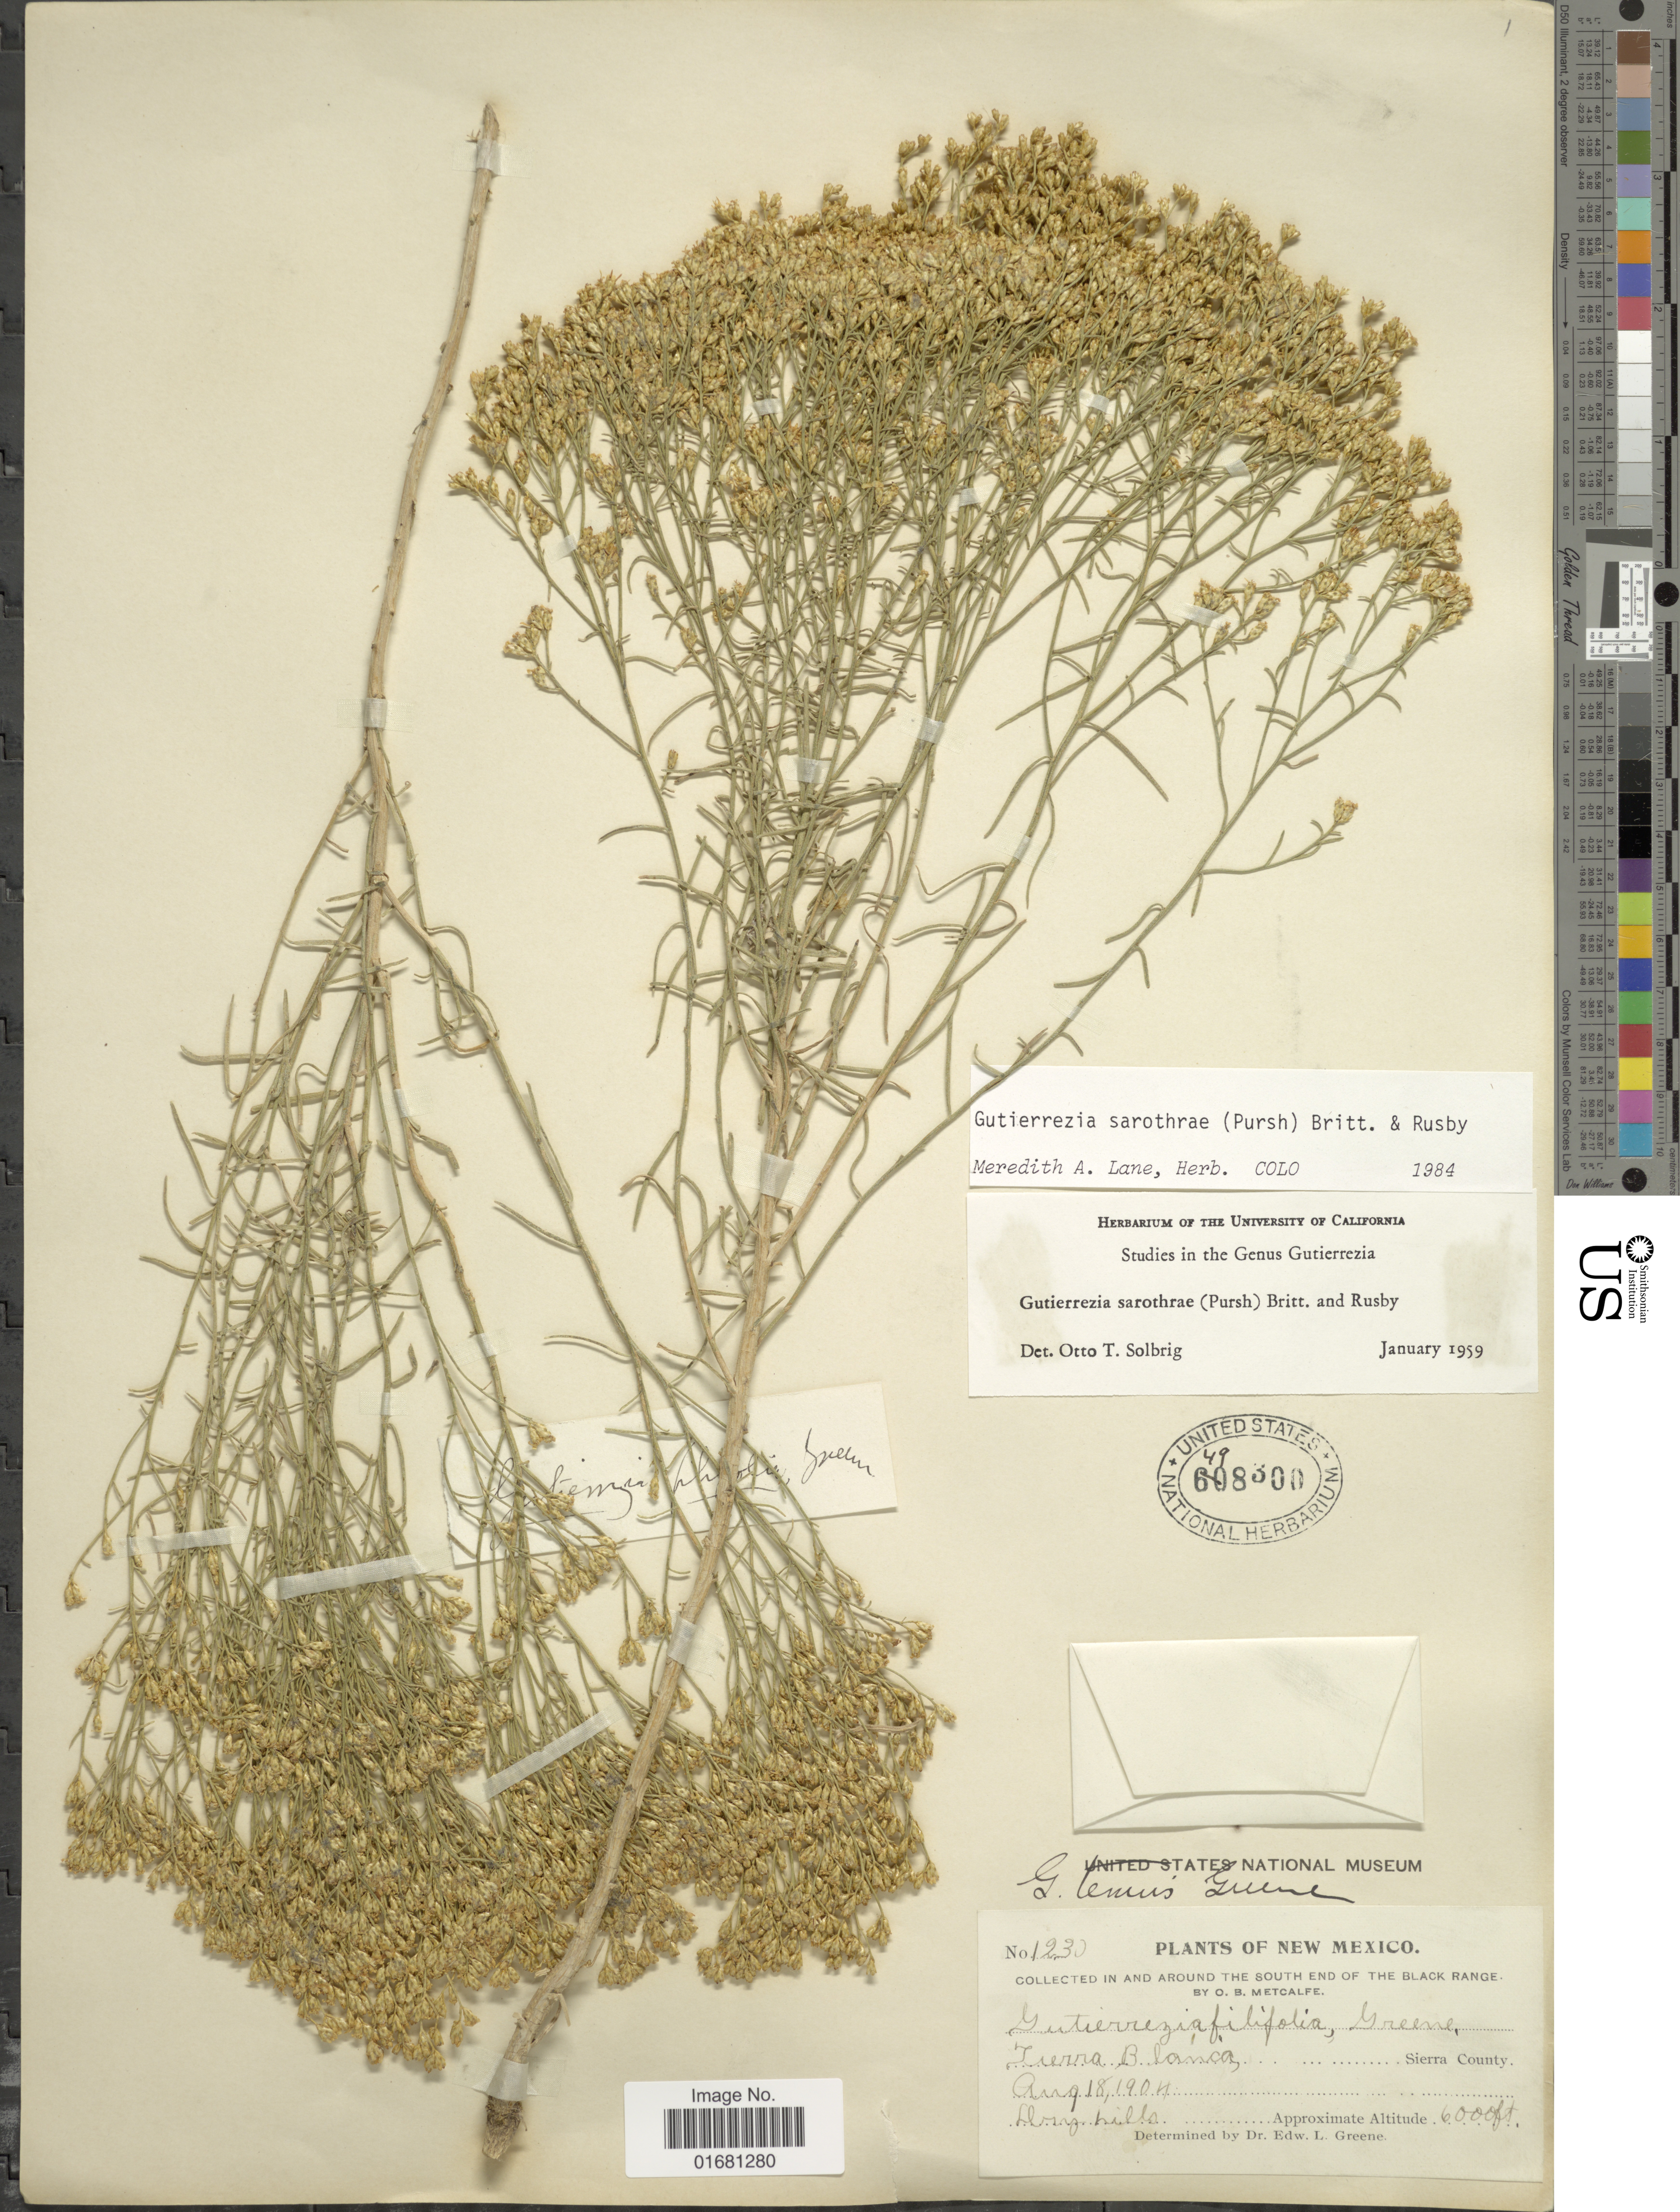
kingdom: Plantae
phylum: Tracheophyta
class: Magnoliopsida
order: Asterales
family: Asteraceae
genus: Gutierrezia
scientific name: Gutierrezia sarothrae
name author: (Pursh) Britton & Rusby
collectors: O. B. Metcalfe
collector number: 1230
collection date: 1904-08-18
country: United States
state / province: New Mexico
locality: New Mexico. Sierra Blanca. Sierra County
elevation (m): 1829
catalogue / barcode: US 498300